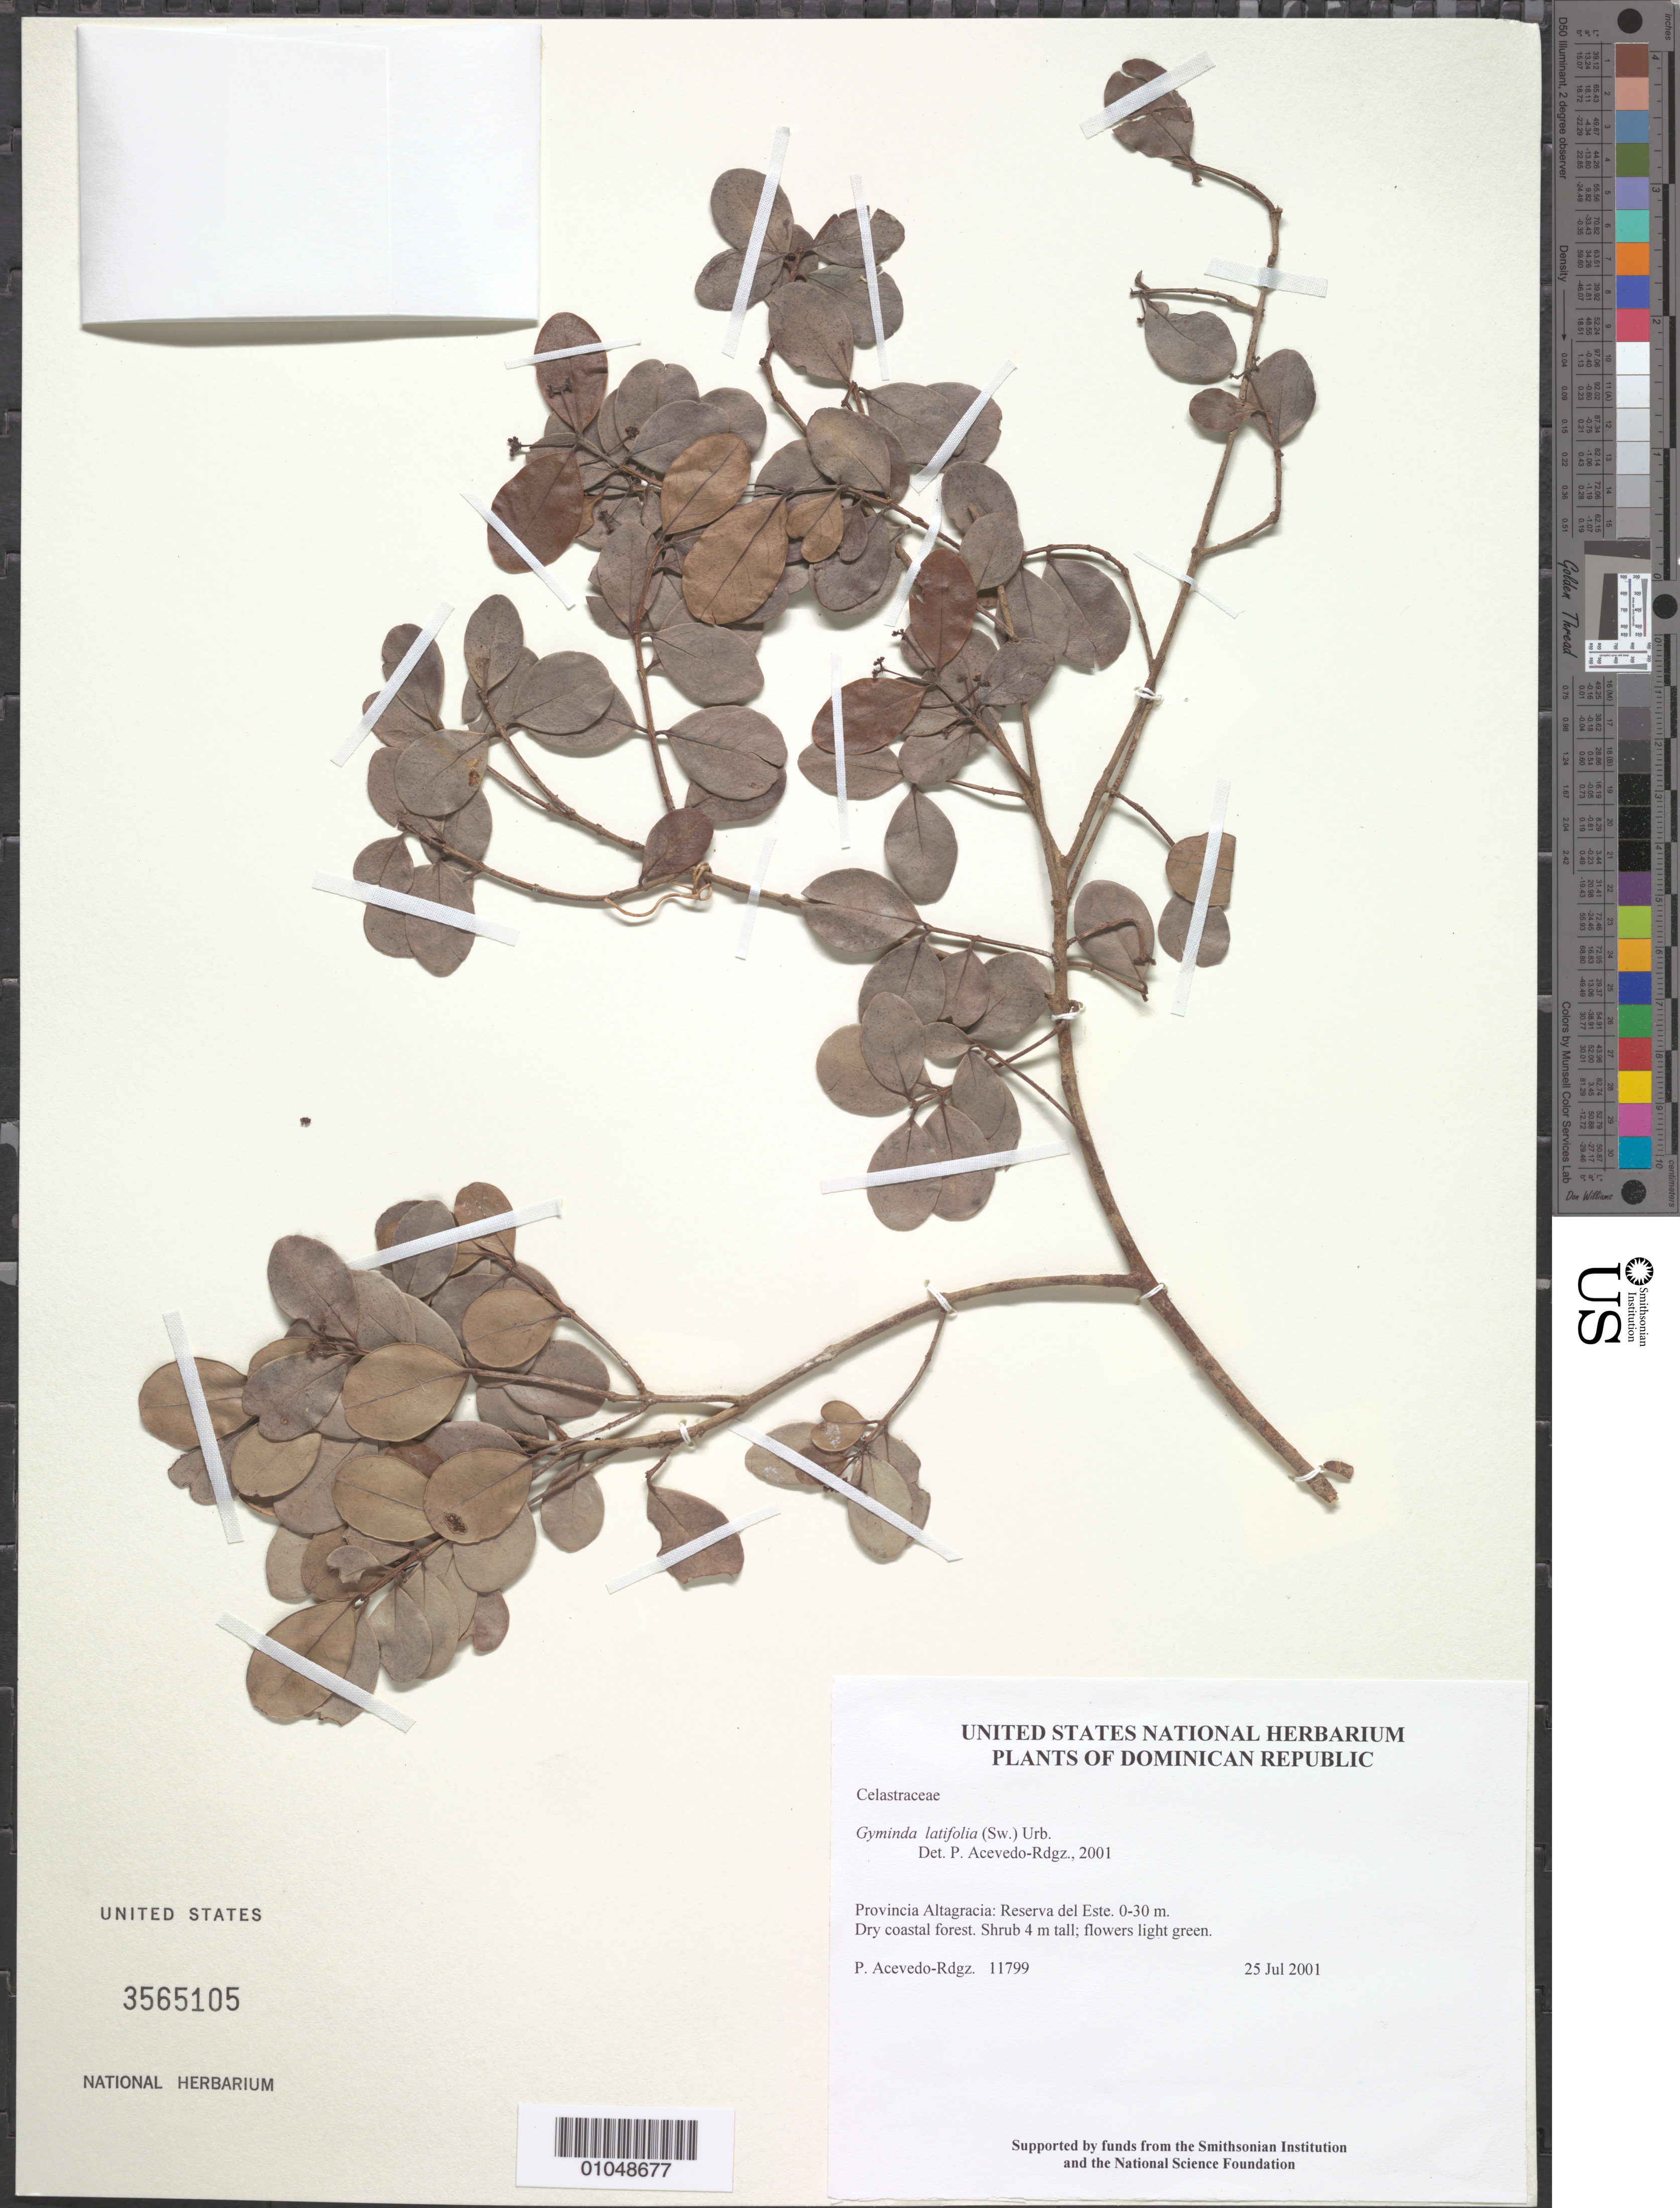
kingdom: Plantae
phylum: Tracheophyta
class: Magnoliopsida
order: Celastrales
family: Celastraceae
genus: Gyminda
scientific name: Gyminda latifolia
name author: (Sw.) Urb.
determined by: Acevedo-Rodríguez, P., (BOT), Smithsonian Institution - National Museum of Natural History (UNITED STATES)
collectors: P. Acevedo-Rodr.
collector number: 11799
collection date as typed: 25 Jul 2001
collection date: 2001-07-25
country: Dominican Republic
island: Hispaniola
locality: Provincia Altagracia: Reserva del Este.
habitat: Dry coastal forest.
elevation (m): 0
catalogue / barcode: US 3565105